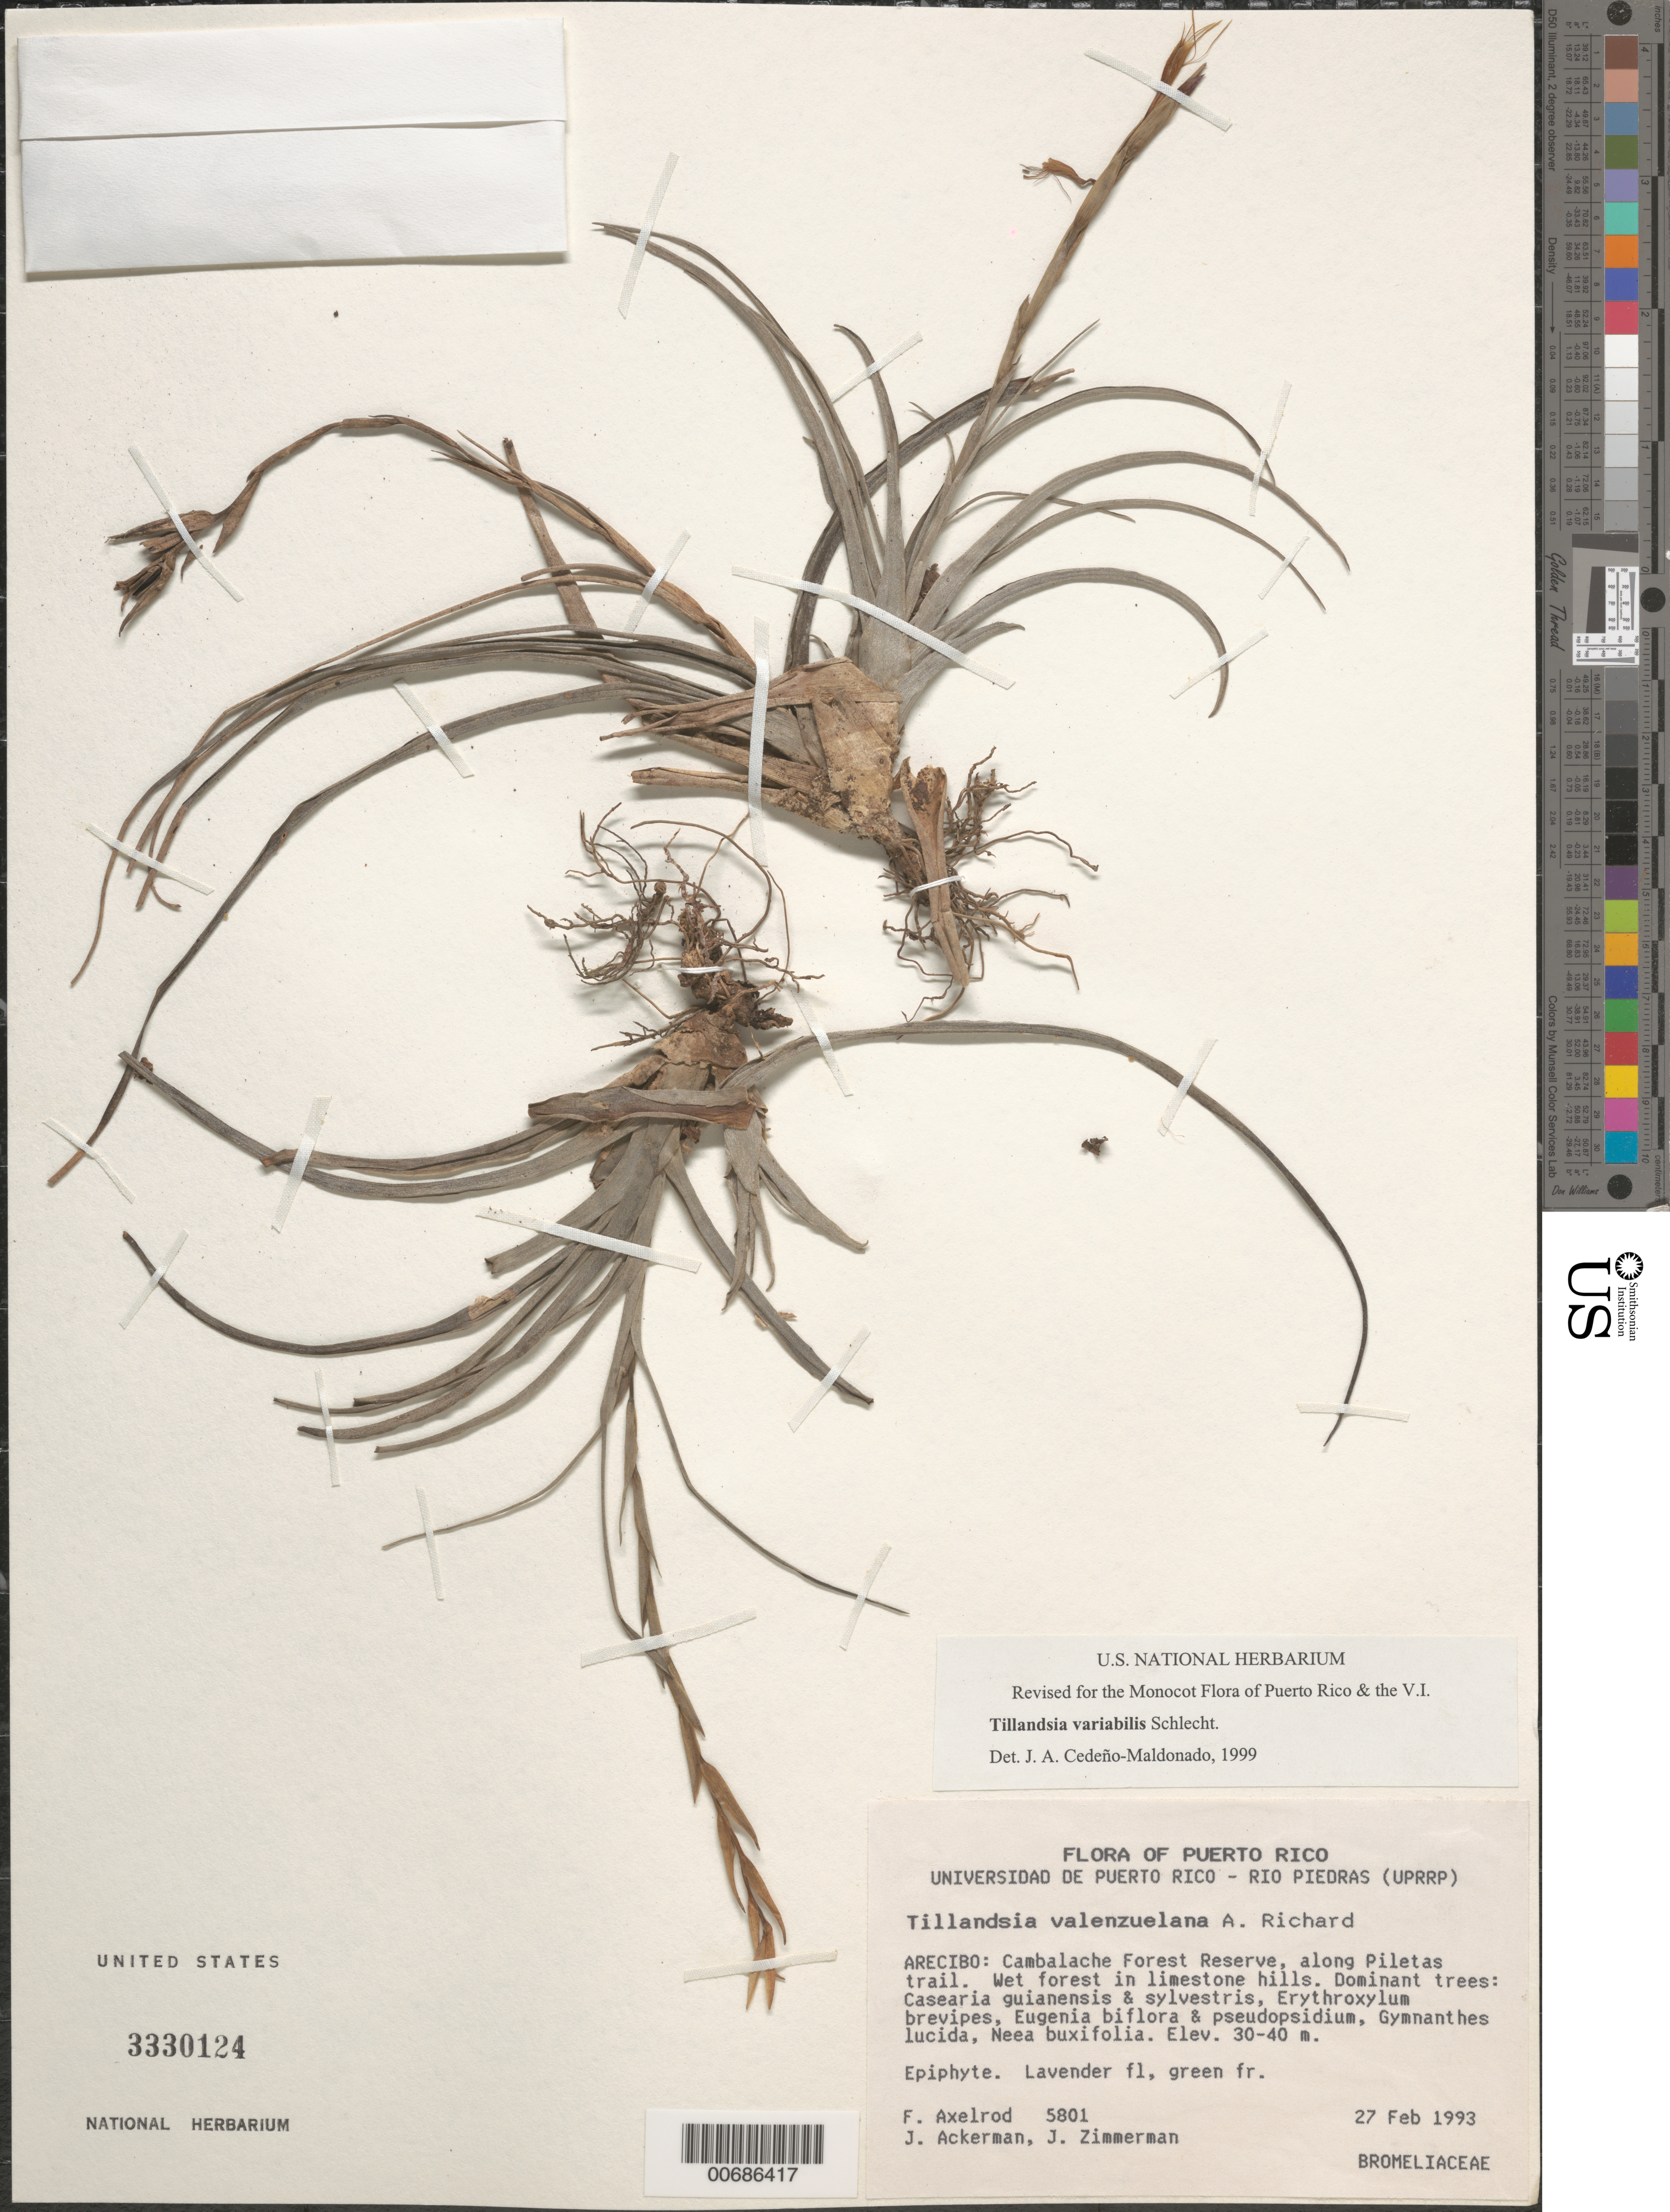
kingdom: Plantae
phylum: Tracheophyta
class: Liliopsida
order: Poales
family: Bromeliaceae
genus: Tillandsia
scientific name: Tillandsia variabilis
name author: Schltdl.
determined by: Cedeño-Maldonado, J. A.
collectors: F. S. Axelrod, J. D. Ackerman & J. Zimmerman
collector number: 5801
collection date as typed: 27 Feb 1993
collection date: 1993-02-27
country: Puerto Rico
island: Greater Antilles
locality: Arecibo: Cambalache Forest Reserve, along Piletas trail.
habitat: Wet forest in limestone hills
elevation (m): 30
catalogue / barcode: US 3330124